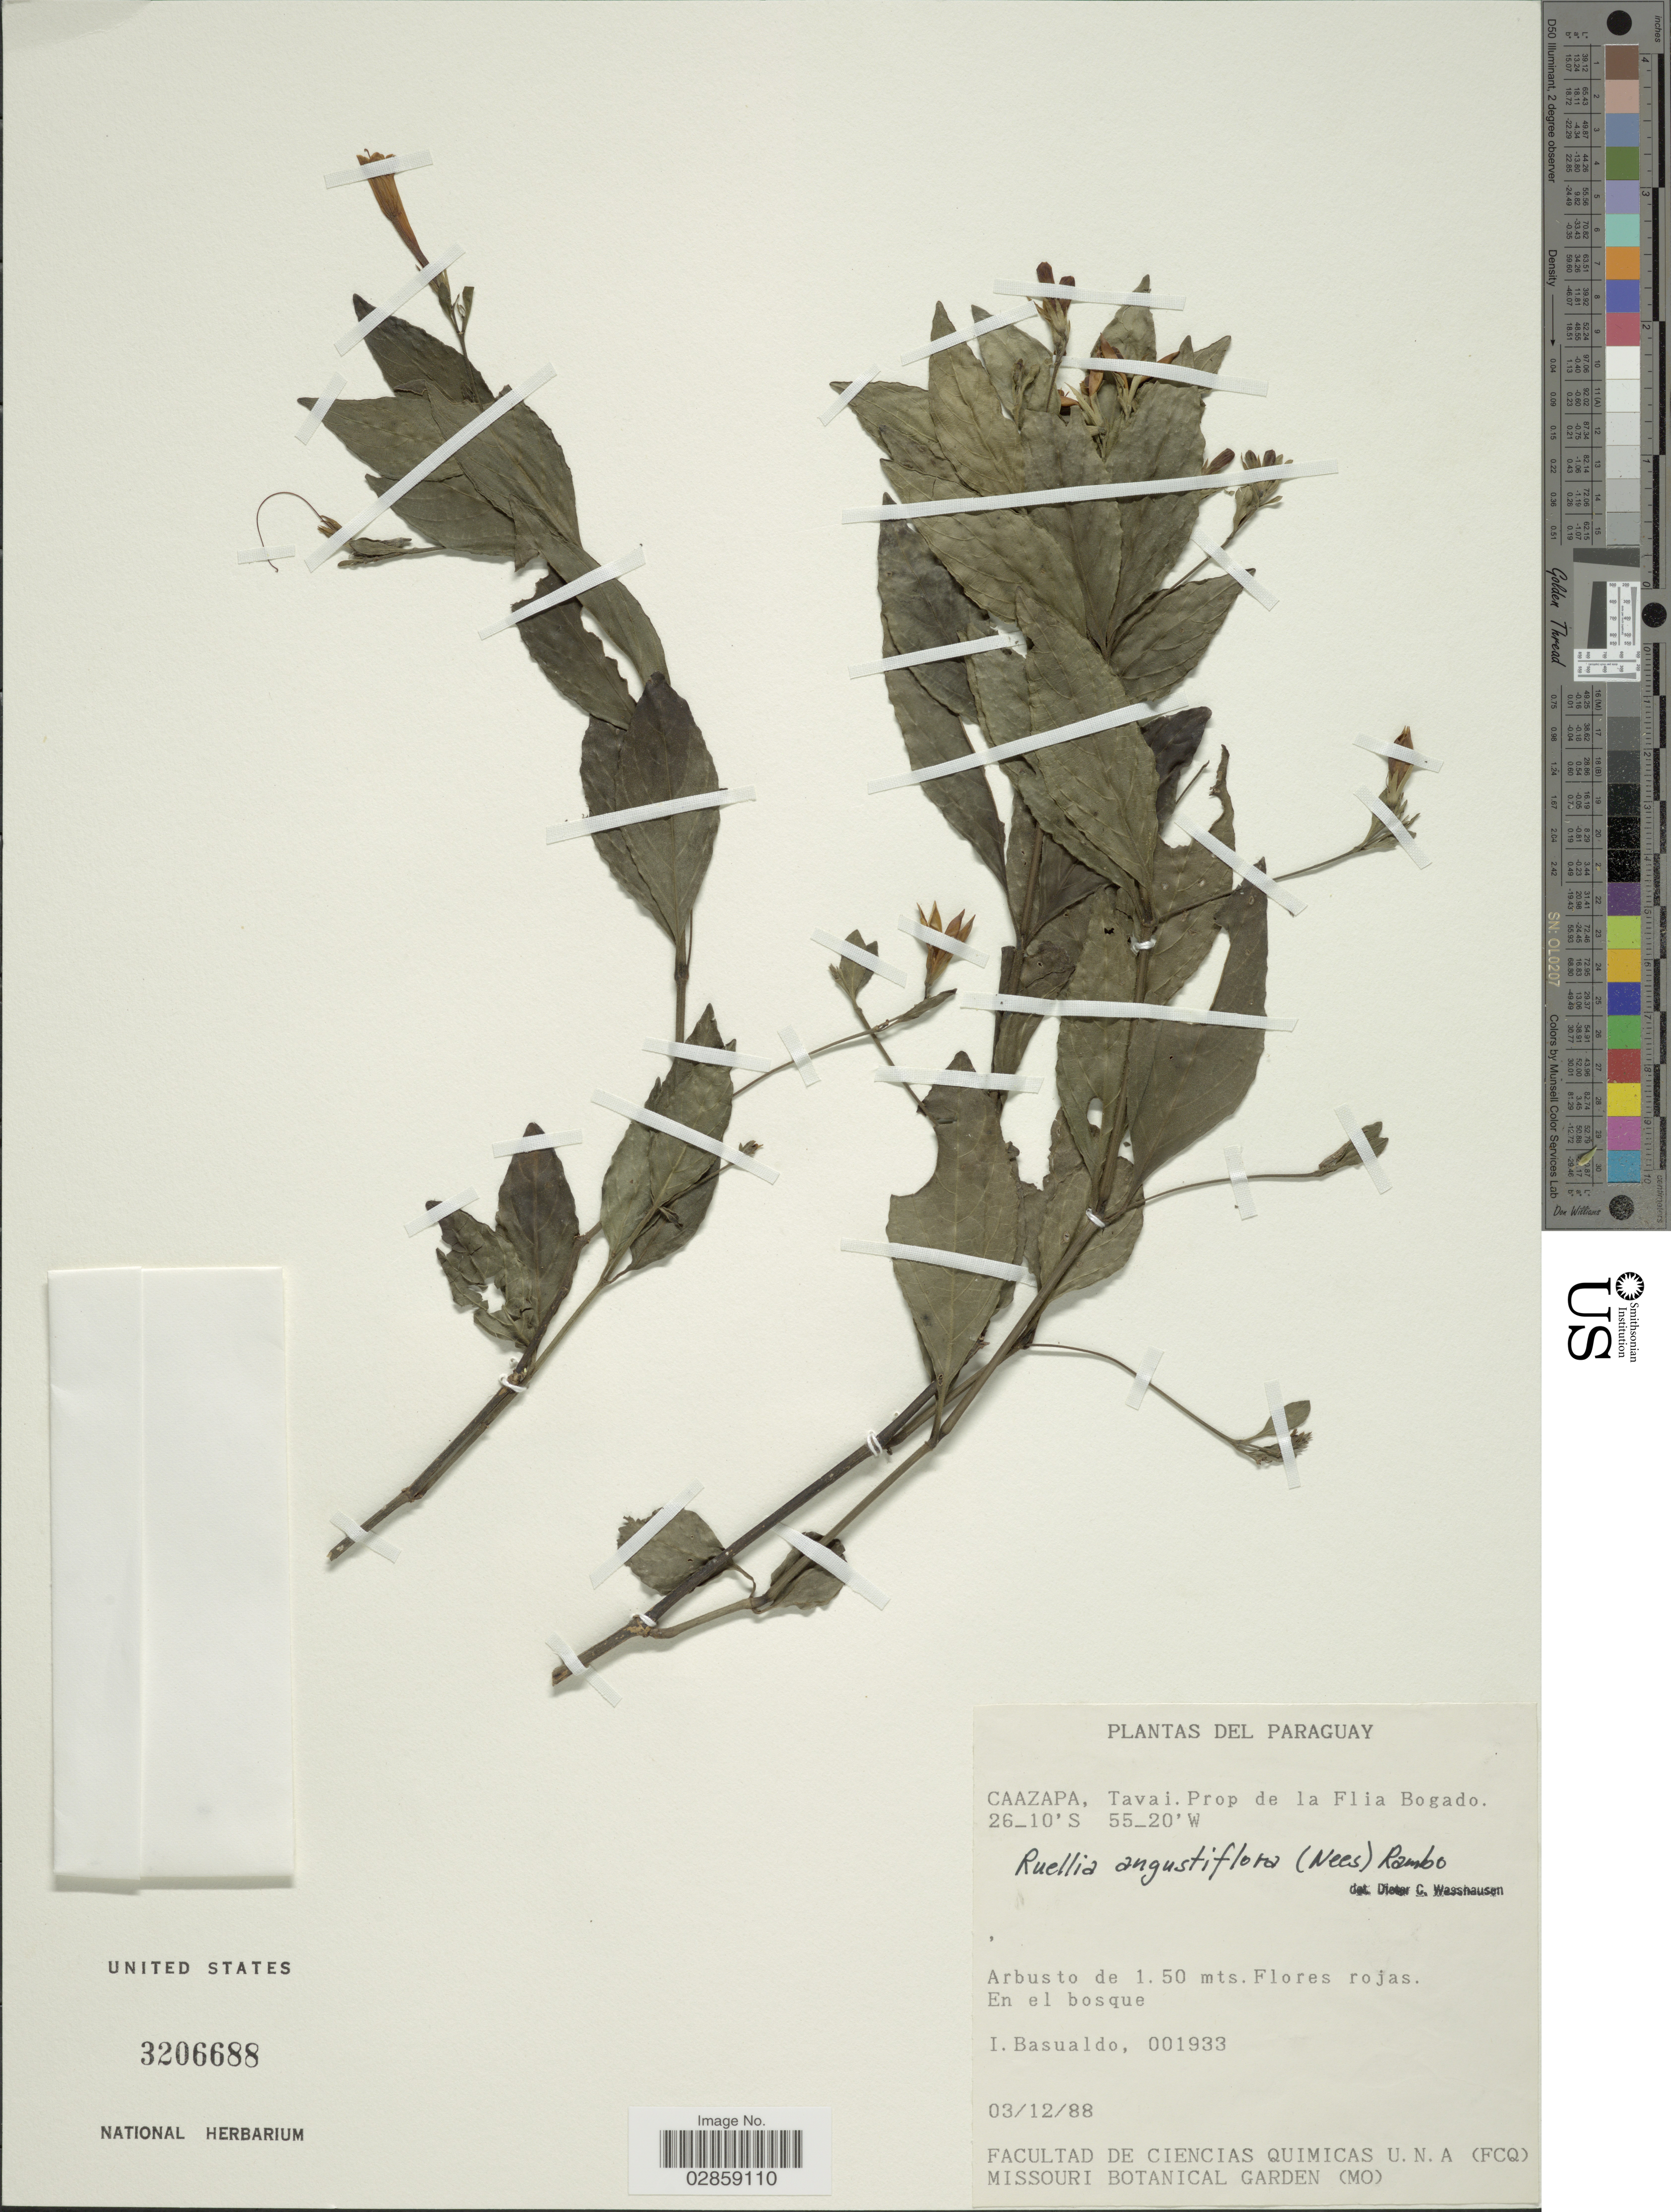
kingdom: Plantae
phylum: Tracheophyta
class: Magnoliopsida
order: Lamiales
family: Acanthaceae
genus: Ruellia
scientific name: Ruellia angustiflora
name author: (Nees) Lindau ex Rambo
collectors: I. Basualdo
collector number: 001933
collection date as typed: Transcribed d/m/y: 3/12/88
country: Paraguay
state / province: Caazapa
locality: Tavai. Prop de la Flia Bogado.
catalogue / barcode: US 3206688